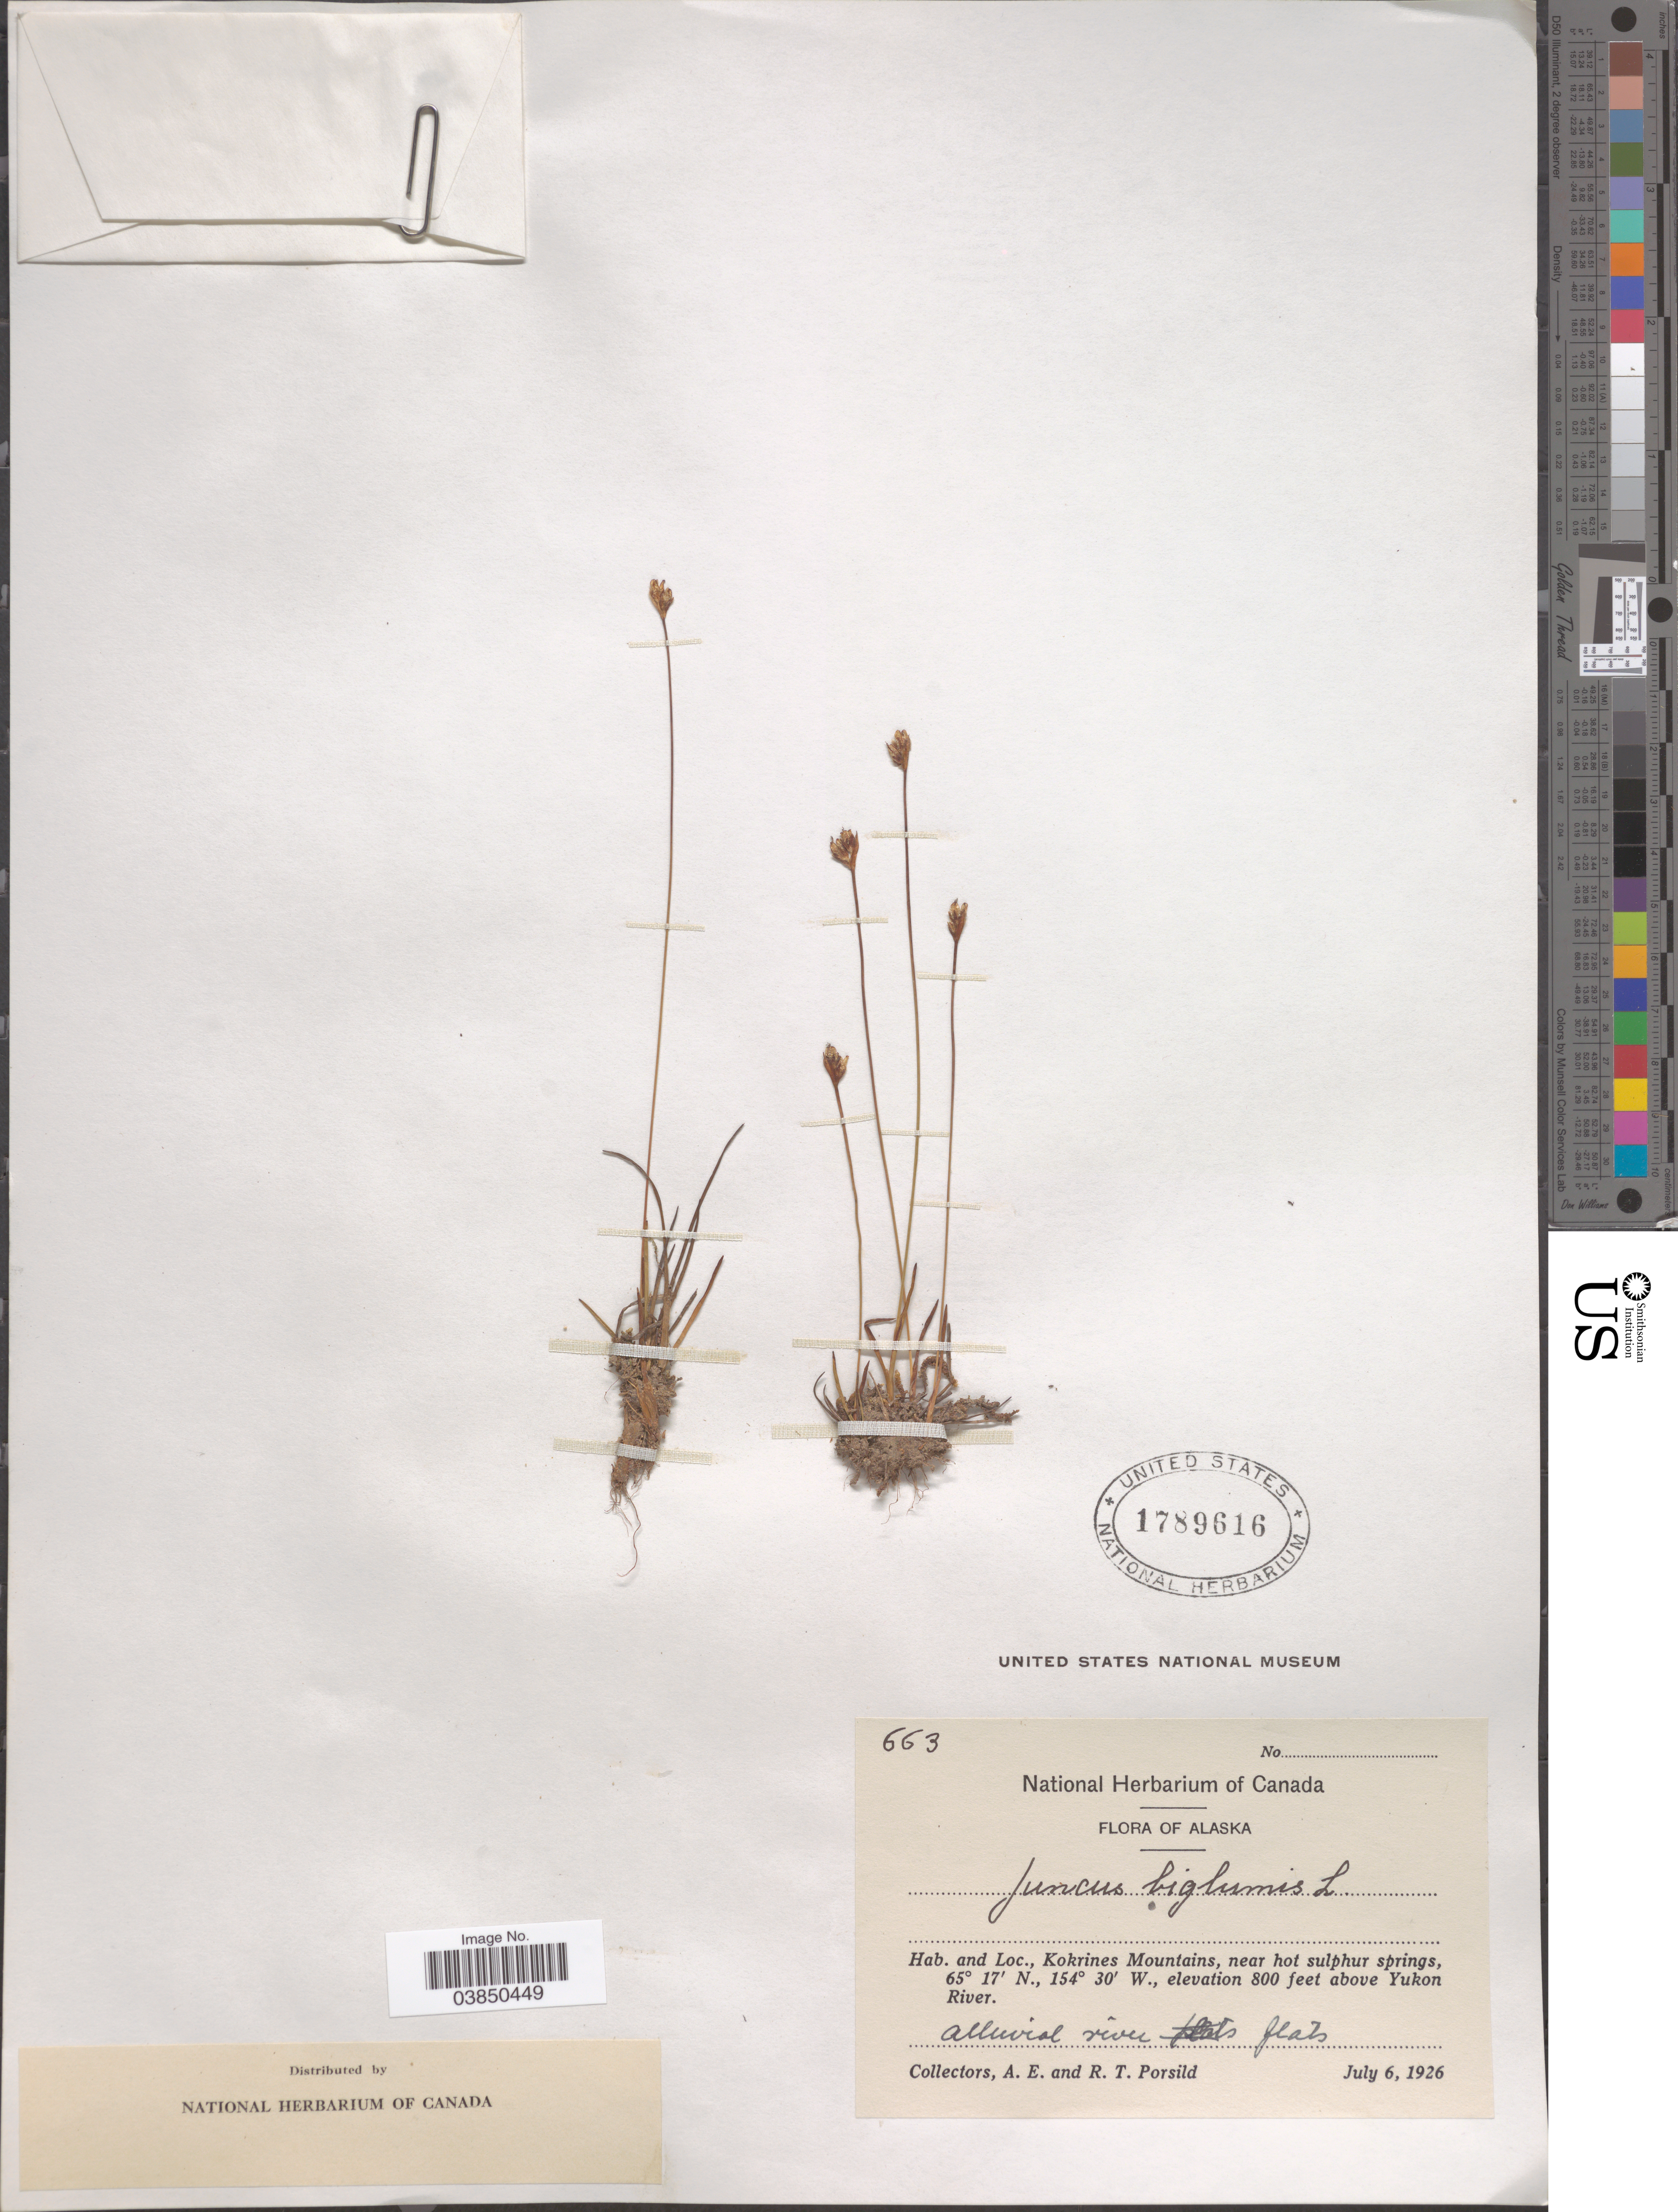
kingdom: Plantae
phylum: Tracheophyta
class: Liliopsida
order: Poales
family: Juncaceae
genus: Juncus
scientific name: Juncus biglumis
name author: L.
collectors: A. E. Porsild & R. T. Porsild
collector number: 663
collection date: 1926-07-06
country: United States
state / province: Alaska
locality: Kokrines Mountains, near hot sulphur springs, above Yukon River.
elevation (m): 244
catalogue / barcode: US 1789616